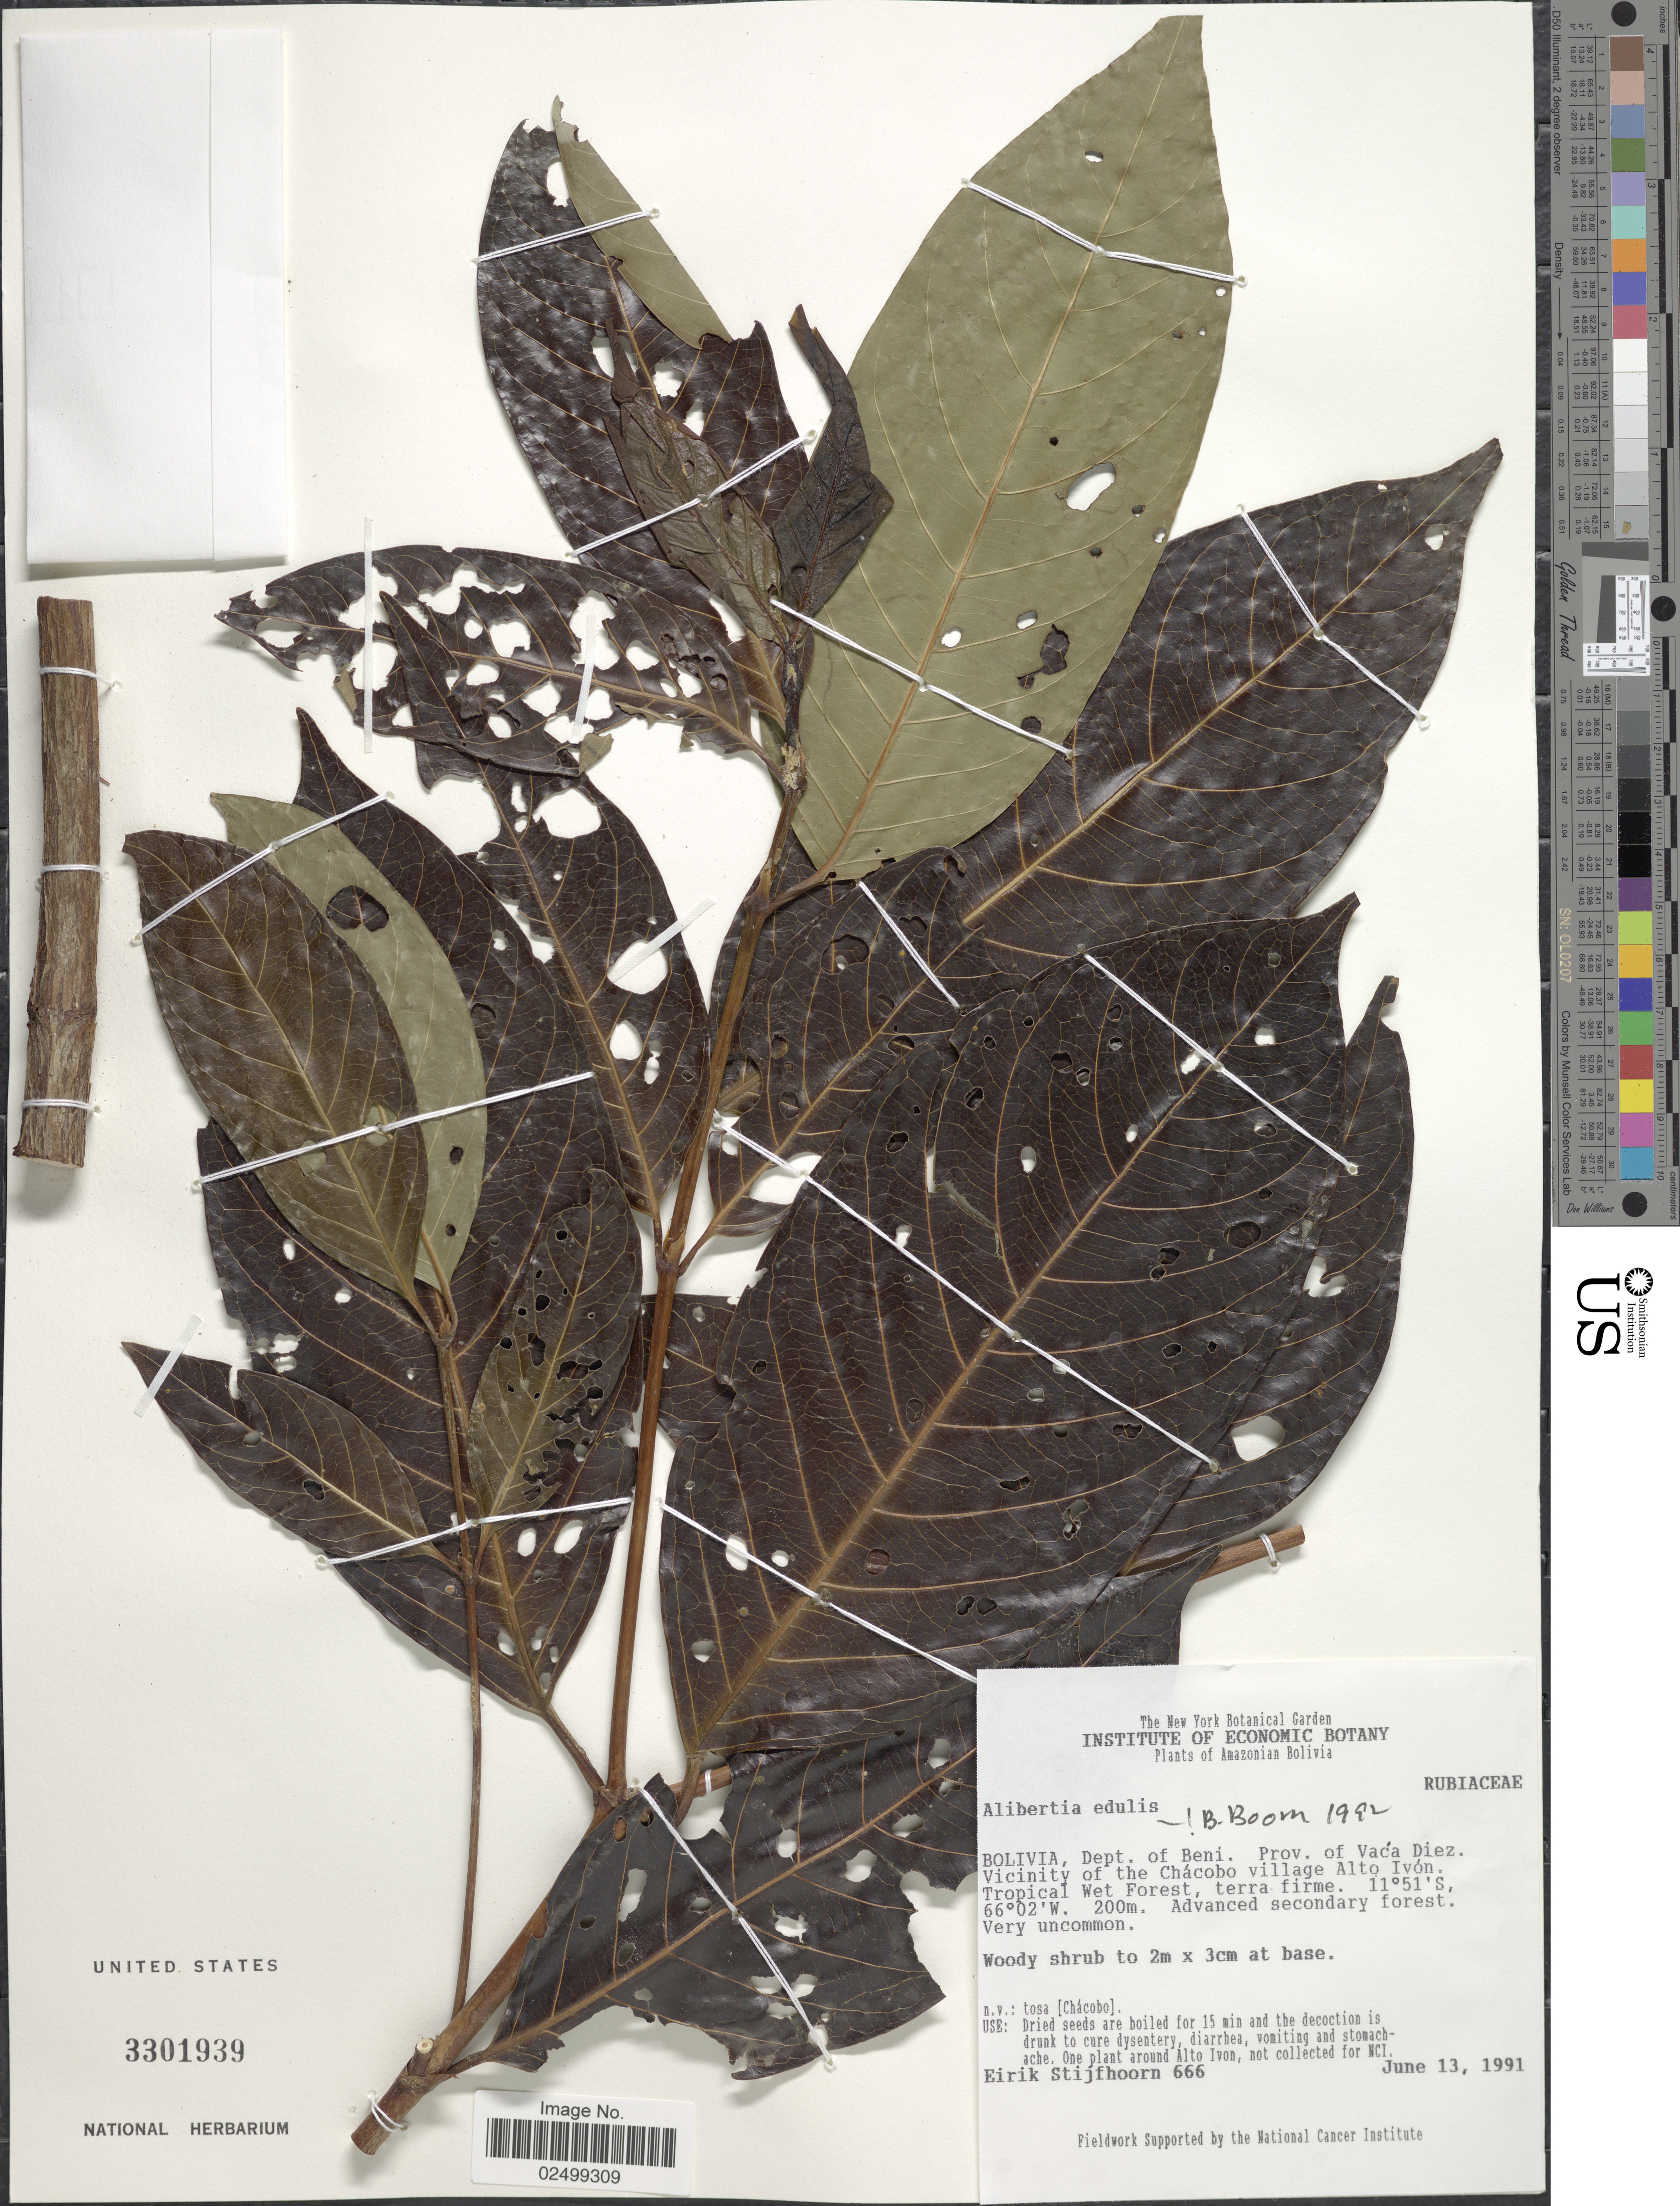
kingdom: Plantae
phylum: Tracheophyta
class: Magnoliopsida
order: Gentianales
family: Rubiaceae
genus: Alibertia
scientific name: Alibertia edulis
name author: (Rich.) A. Rich. ex DC.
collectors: E. Stijfhoorn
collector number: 666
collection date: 1991-06-13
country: Bolivia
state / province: Beni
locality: Dept. Beni. Prov of Vaca Diez. Vicinity of the Chácobo village Alto Ivón. Tropical Wet Forest, terra firme. Advanced secondary forest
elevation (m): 200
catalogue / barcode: US 3301939